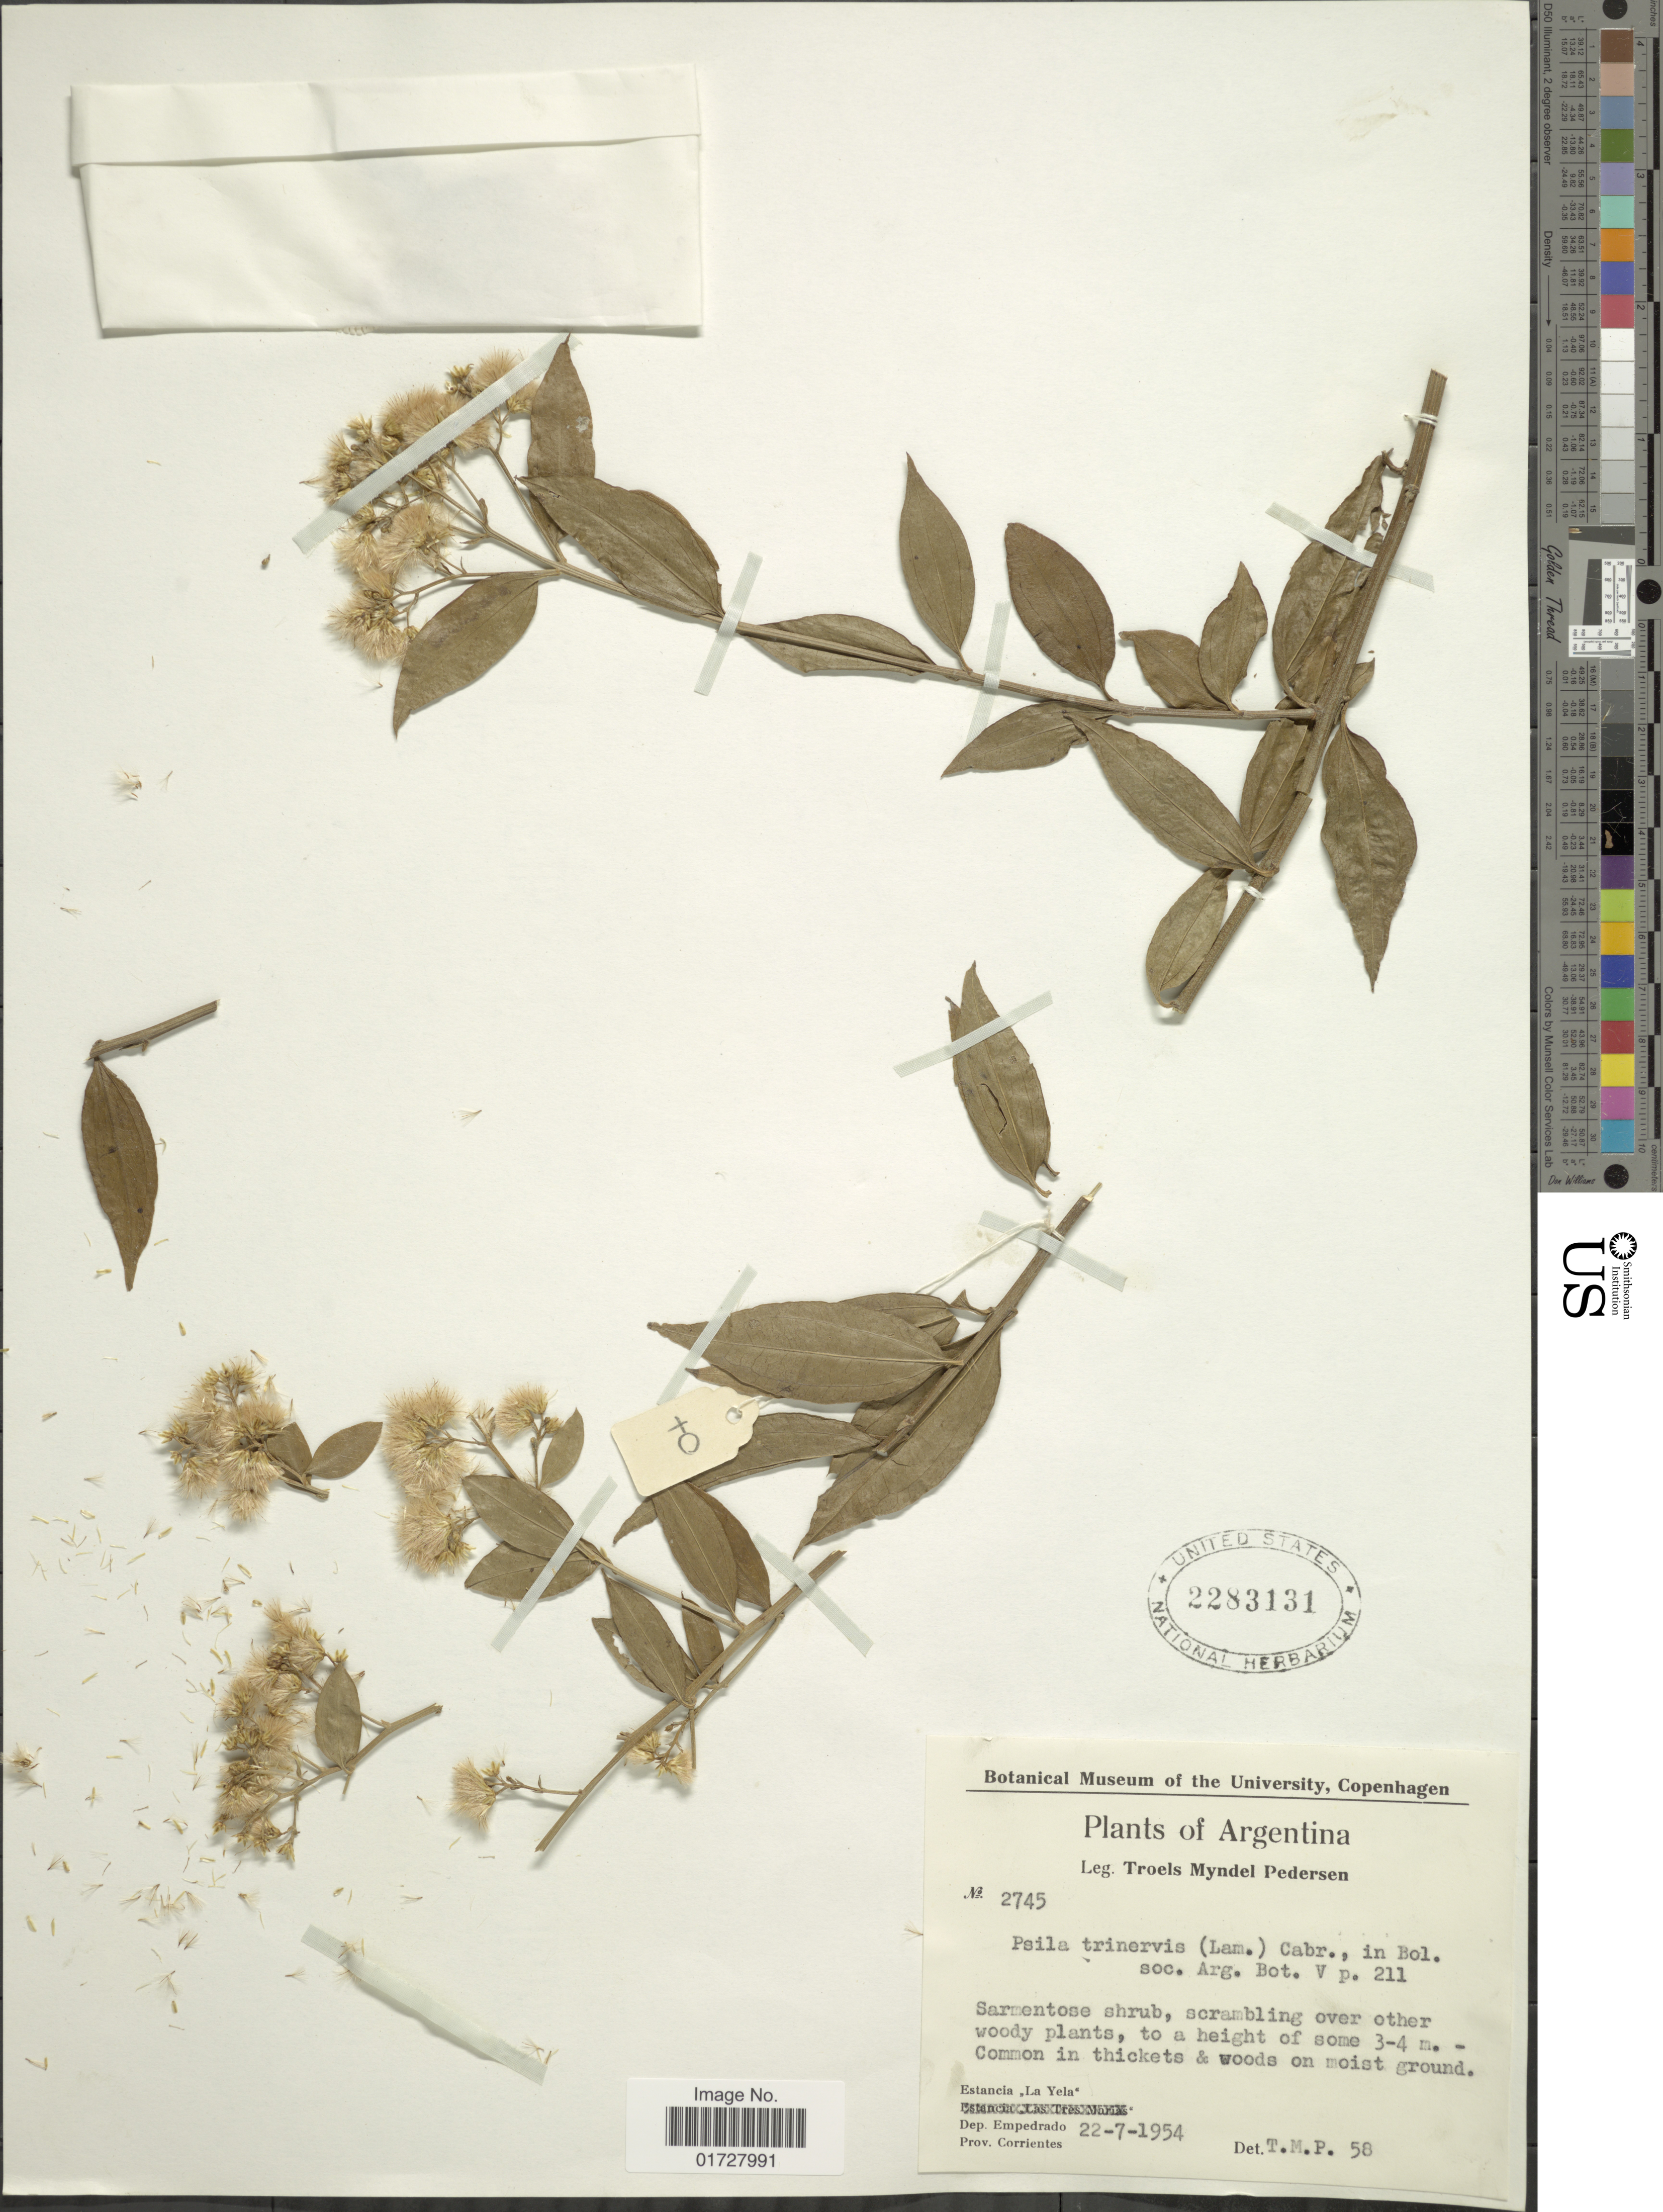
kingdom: Plantae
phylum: Tracheophyta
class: Magnoliopsida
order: Asterales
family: Asteraceae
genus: Baccharis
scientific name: Baccharis trinervis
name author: (Lam.) Pers.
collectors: T. Pederson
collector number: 2745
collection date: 1954-07-22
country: Argentina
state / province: Corrientes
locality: Estancia La Yela, Dep. Empedrado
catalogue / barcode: US 2283131